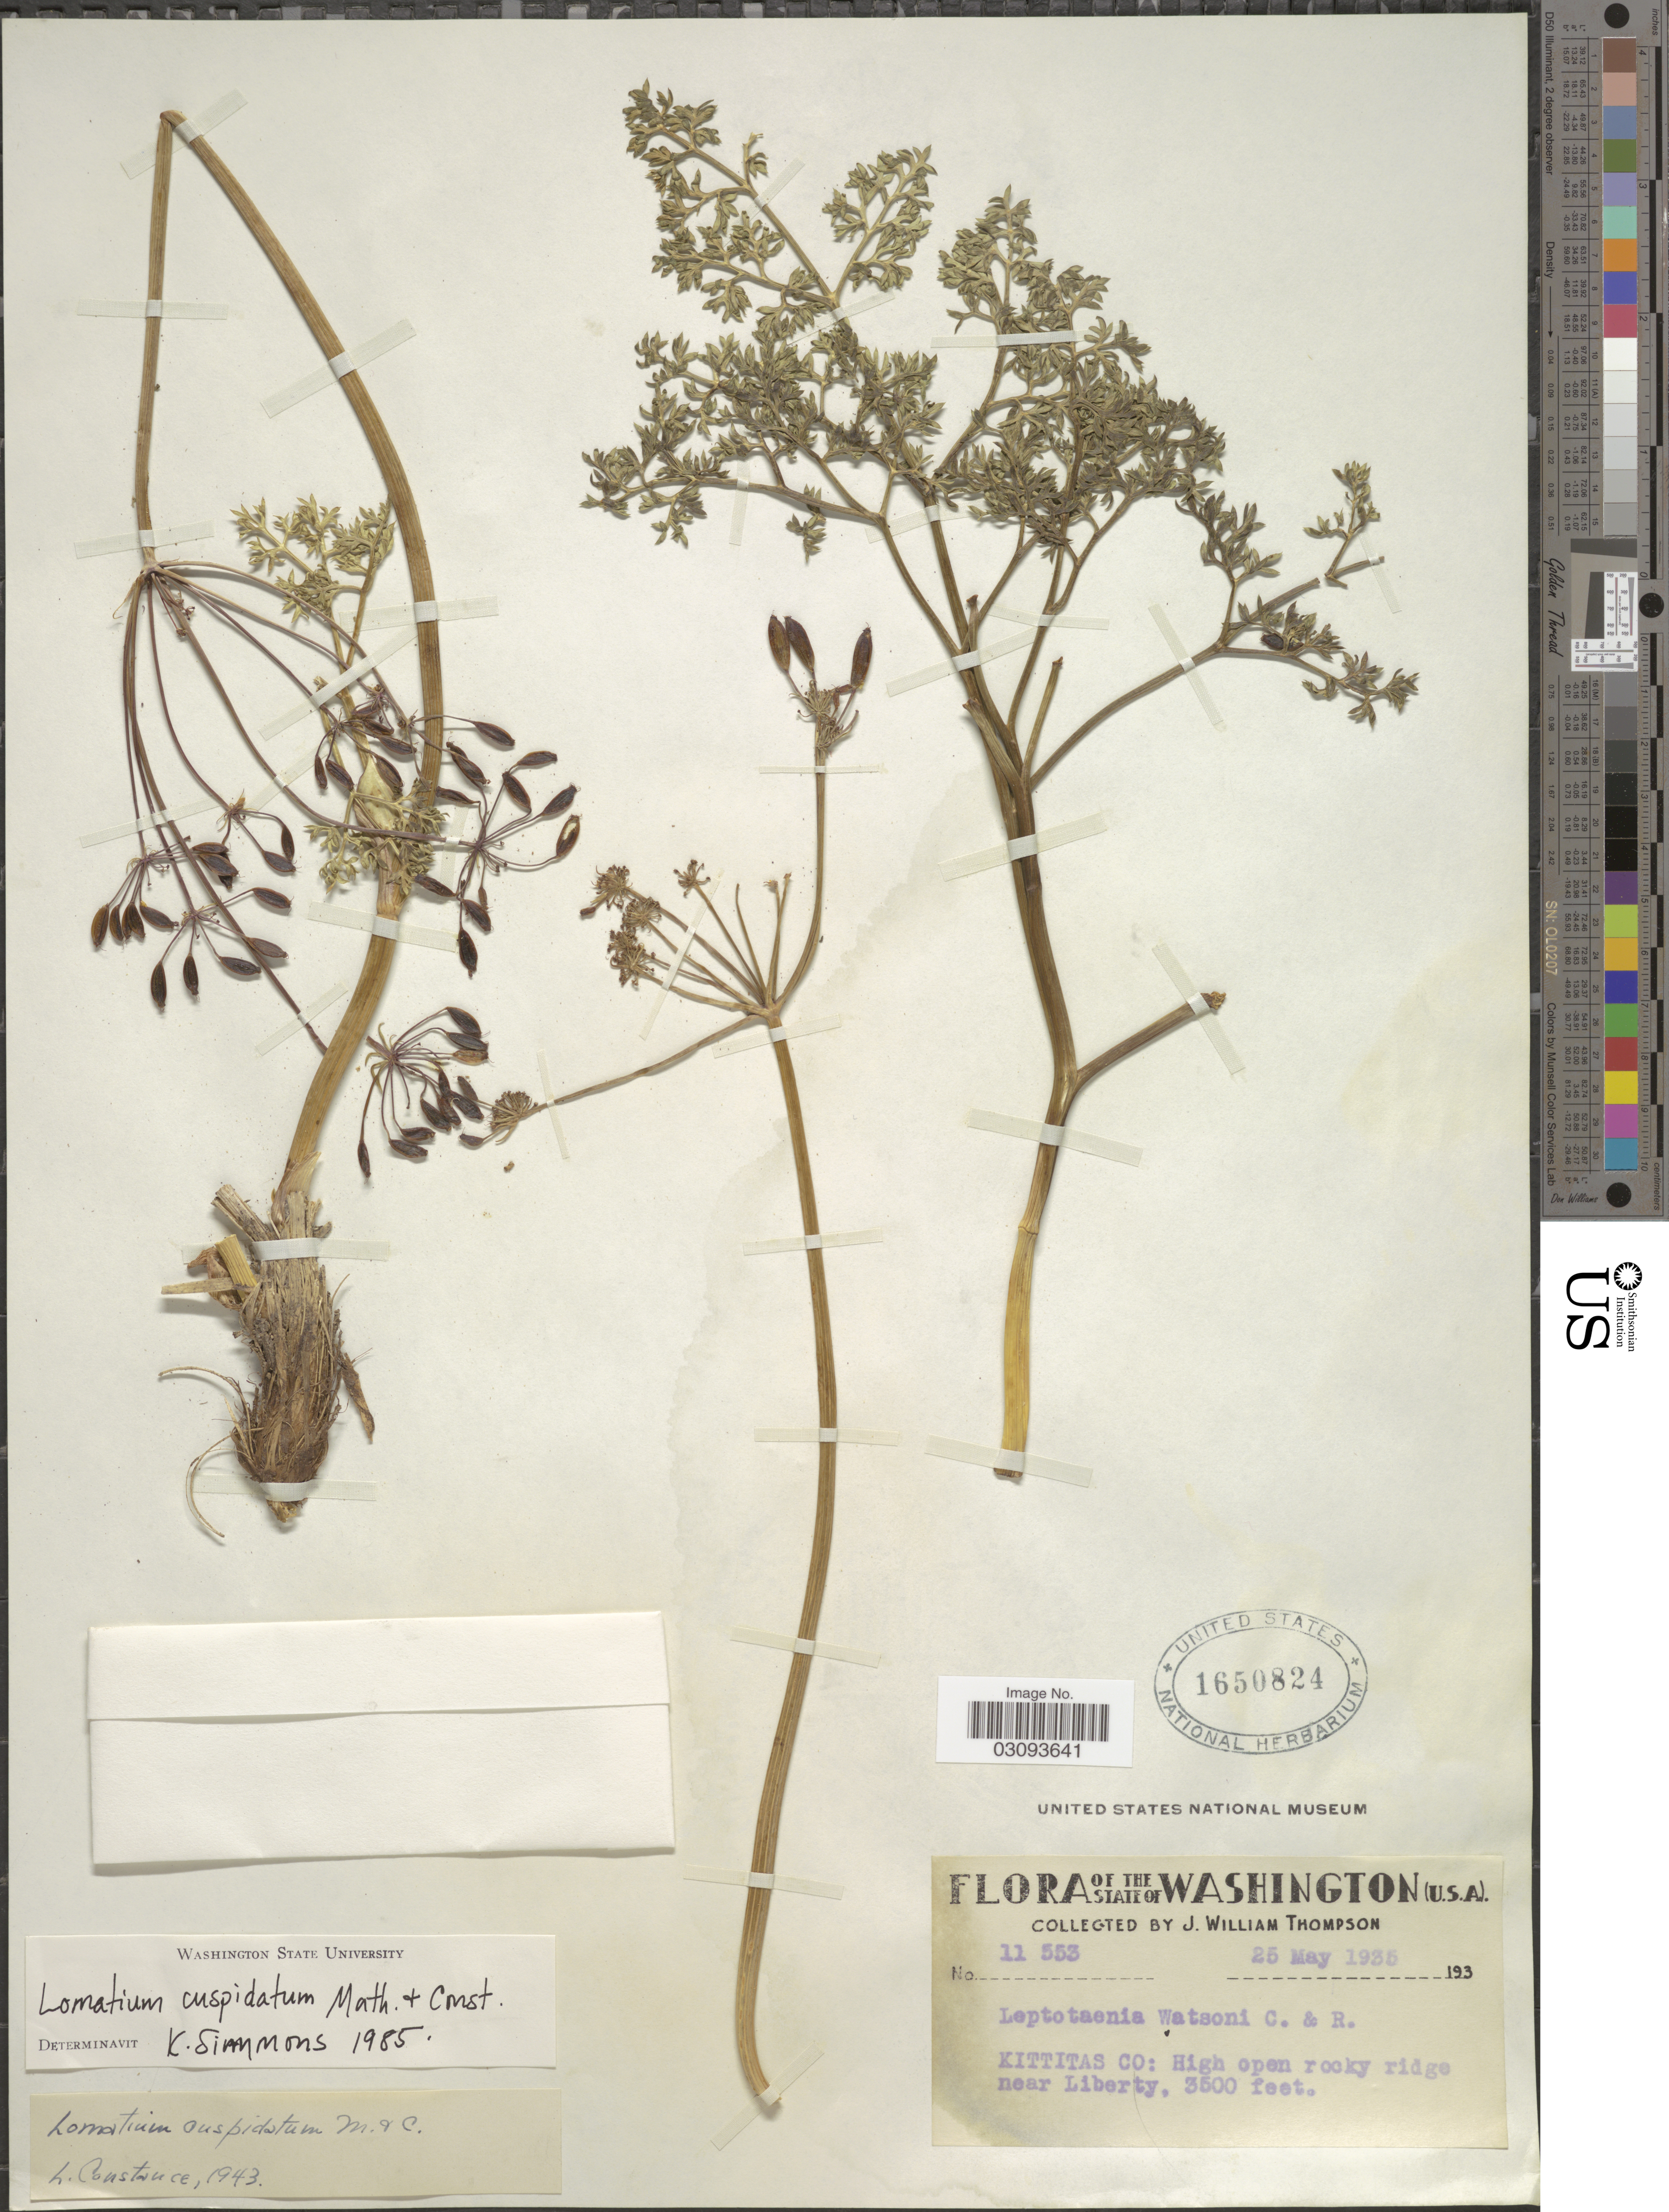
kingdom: Plantae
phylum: Tracheophyta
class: Magnoliopsida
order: Apiales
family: Apiaceae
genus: Lomatium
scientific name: Lomatium cuspidatum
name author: (Constance) Mathias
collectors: J. W. Thompson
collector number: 11553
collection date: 1935-05-25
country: United States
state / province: Washington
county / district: Kittitas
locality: Kittitas Co: High open rocky ridge near Liberty.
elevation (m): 1067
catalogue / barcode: US 1650824